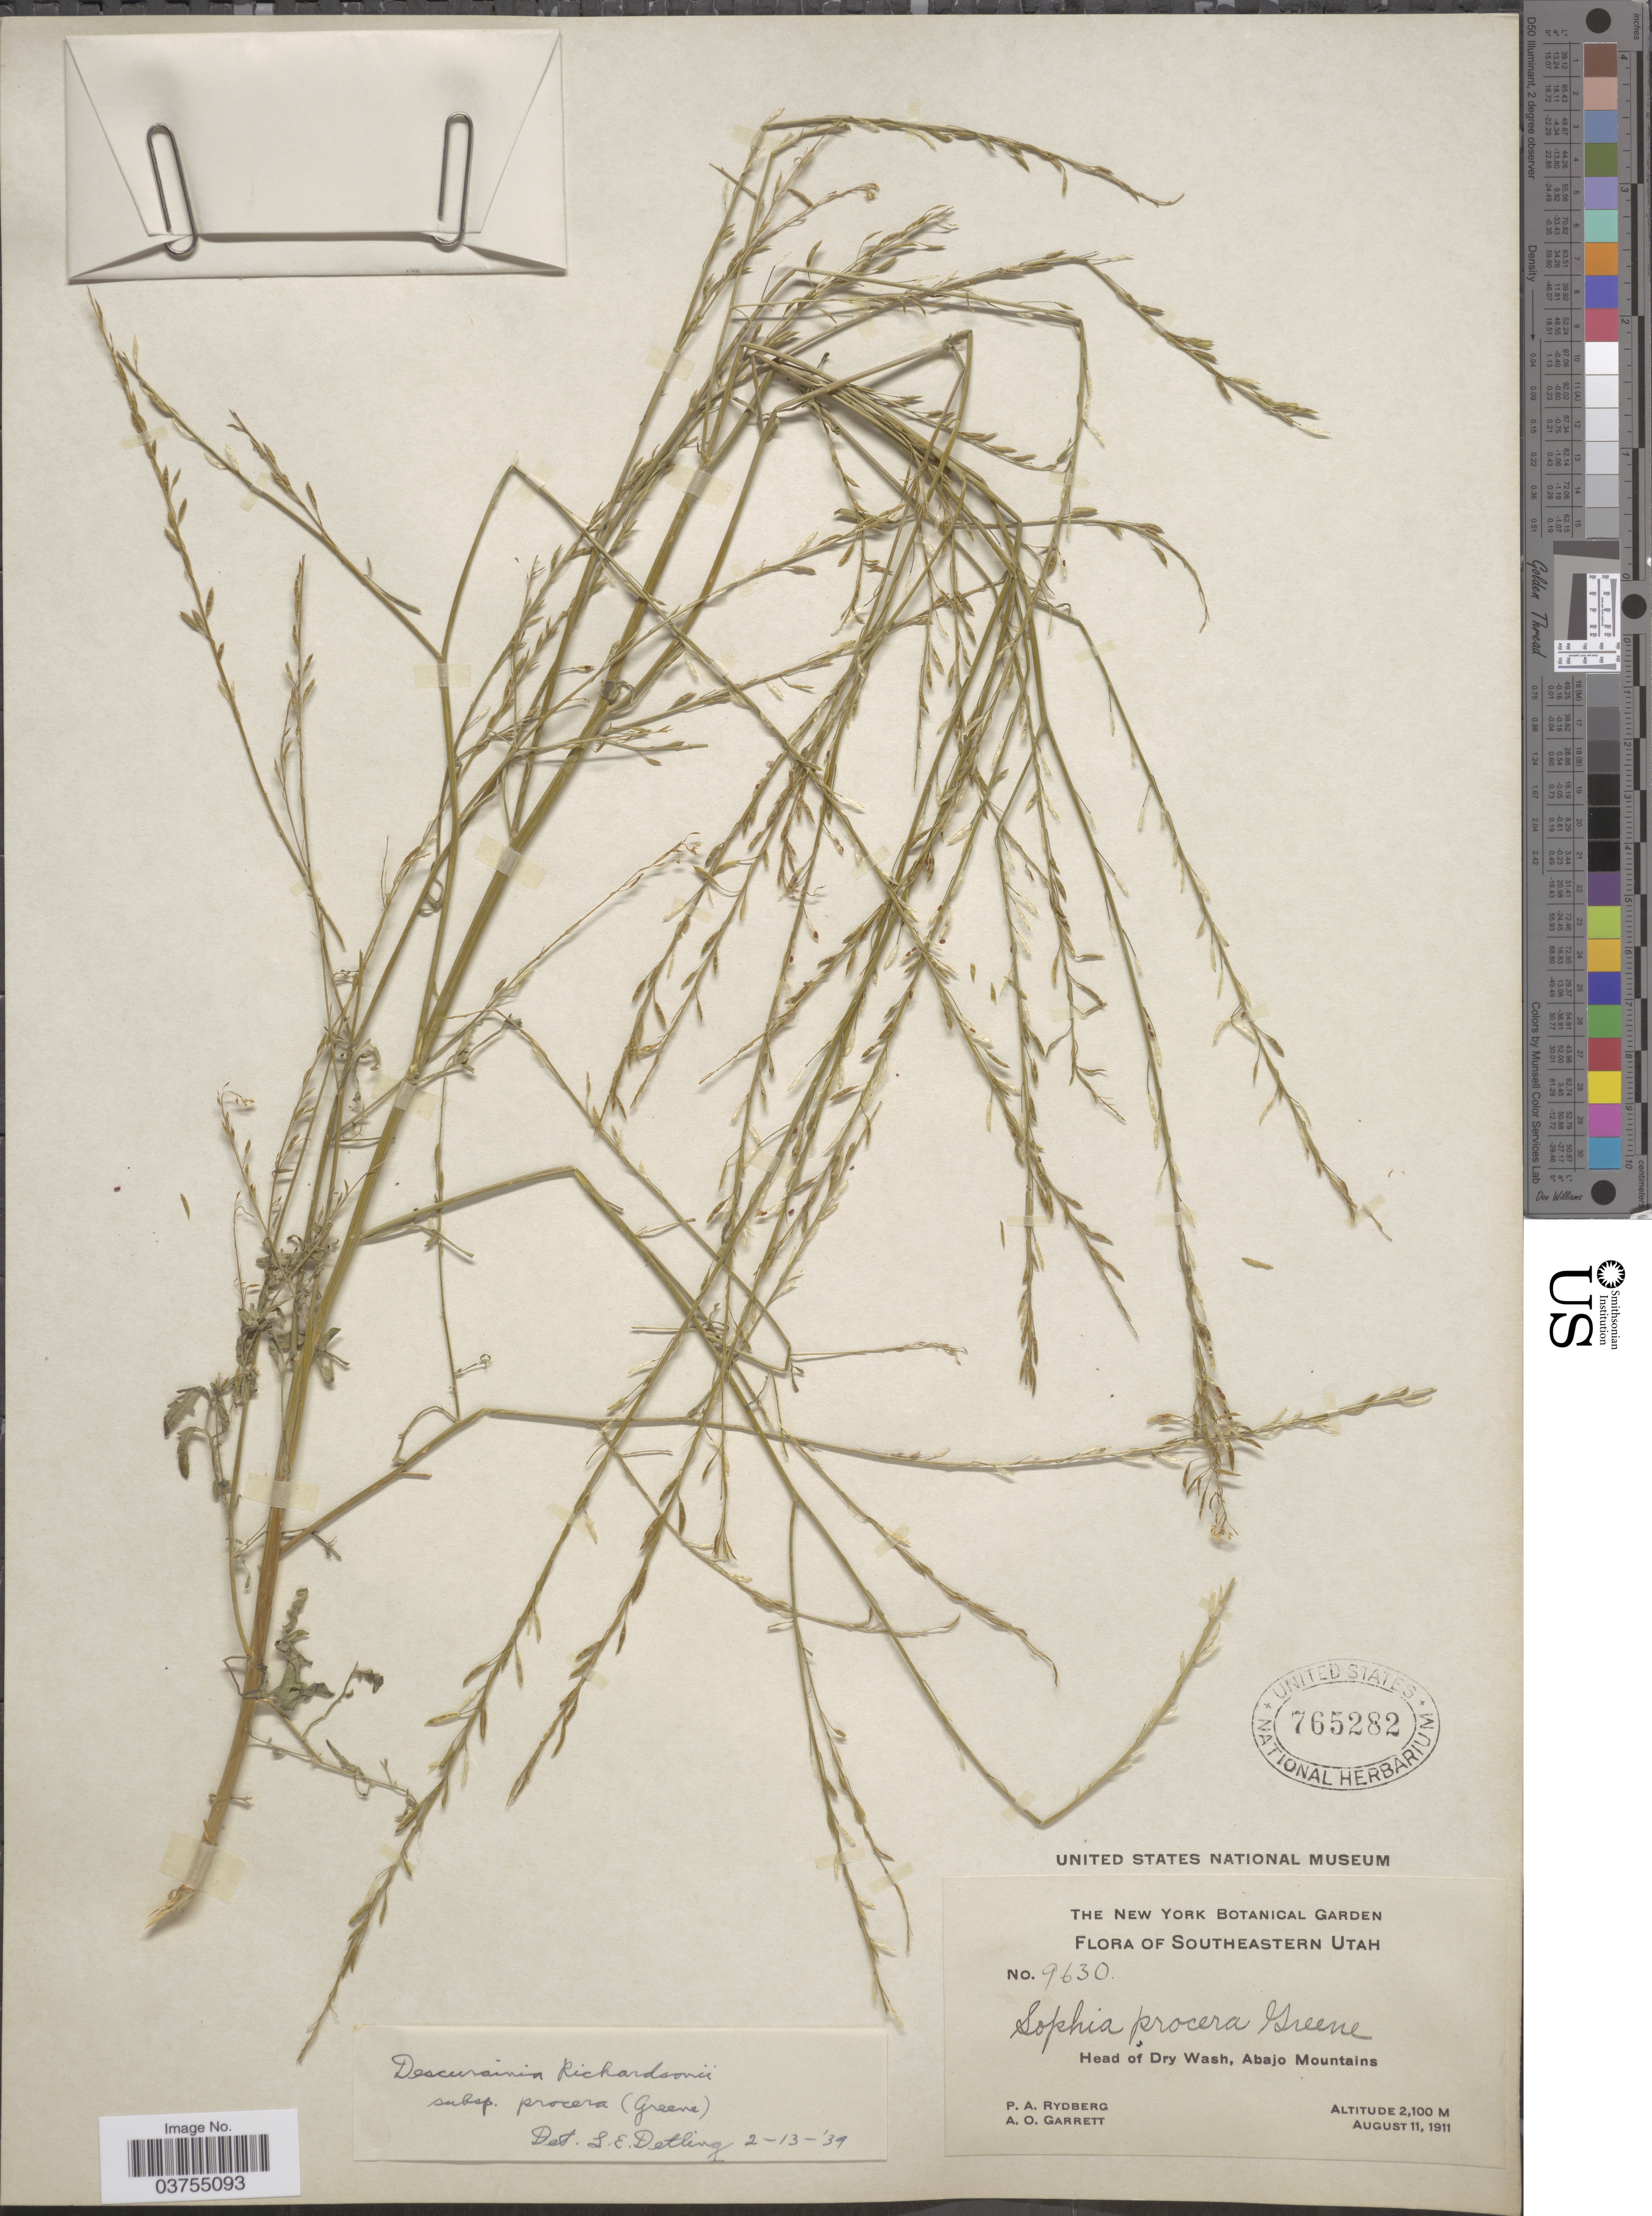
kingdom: Plantae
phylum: Tracheophyta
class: Magnoliopsida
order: Brassicales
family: Brassicaceae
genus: Descurainia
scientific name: Descurainia richardsonii subsp. procera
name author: (Greene) Detling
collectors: P. A. Rydberg & A. O. Garrett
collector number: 9630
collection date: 1911-08-11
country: United States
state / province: Utah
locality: Southeastern Utah. Head of Dry Wash, Abajo Mountains.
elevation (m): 2100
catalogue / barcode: US 765282